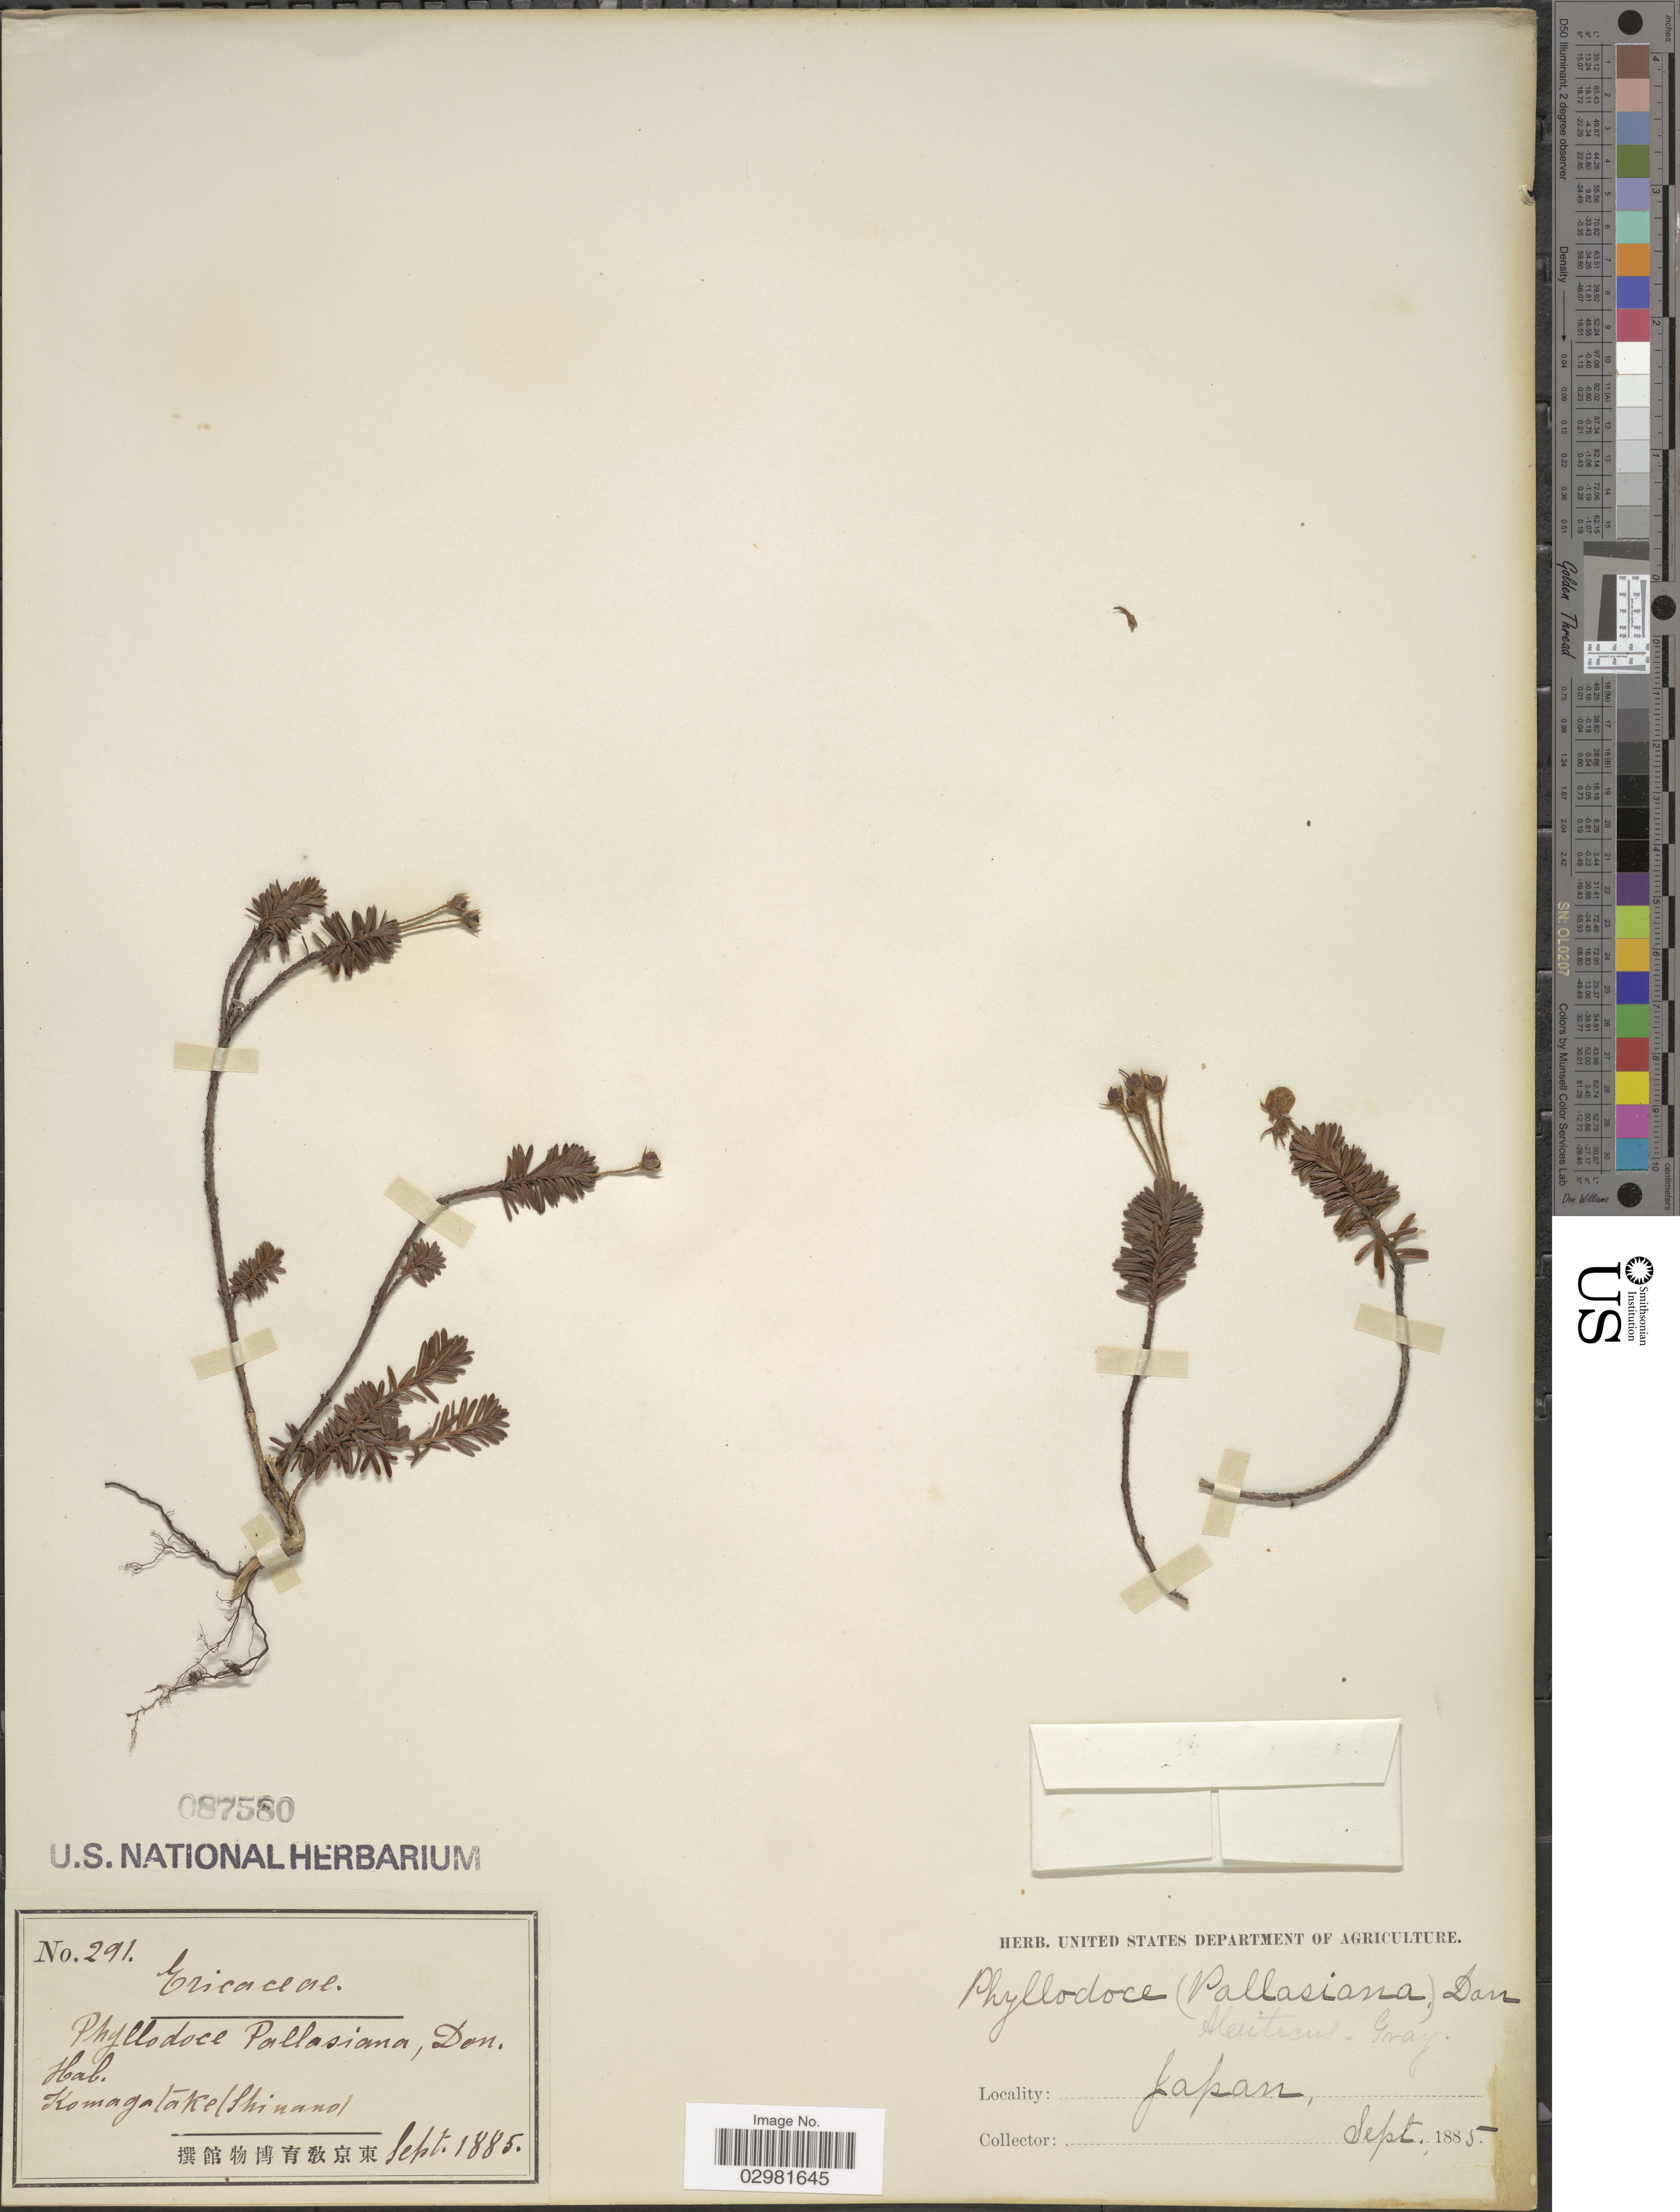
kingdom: Plantae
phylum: Tracheophyta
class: Magnoliopsida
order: Ericales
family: Ericaceae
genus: Phyllodoce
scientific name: Phyllodoce pallasiana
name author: D. Don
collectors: ex herb. U. S. Department of Agriculture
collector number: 291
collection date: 1885-09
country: Japan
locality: Komagatake (Shinano).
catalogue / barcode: US 87580